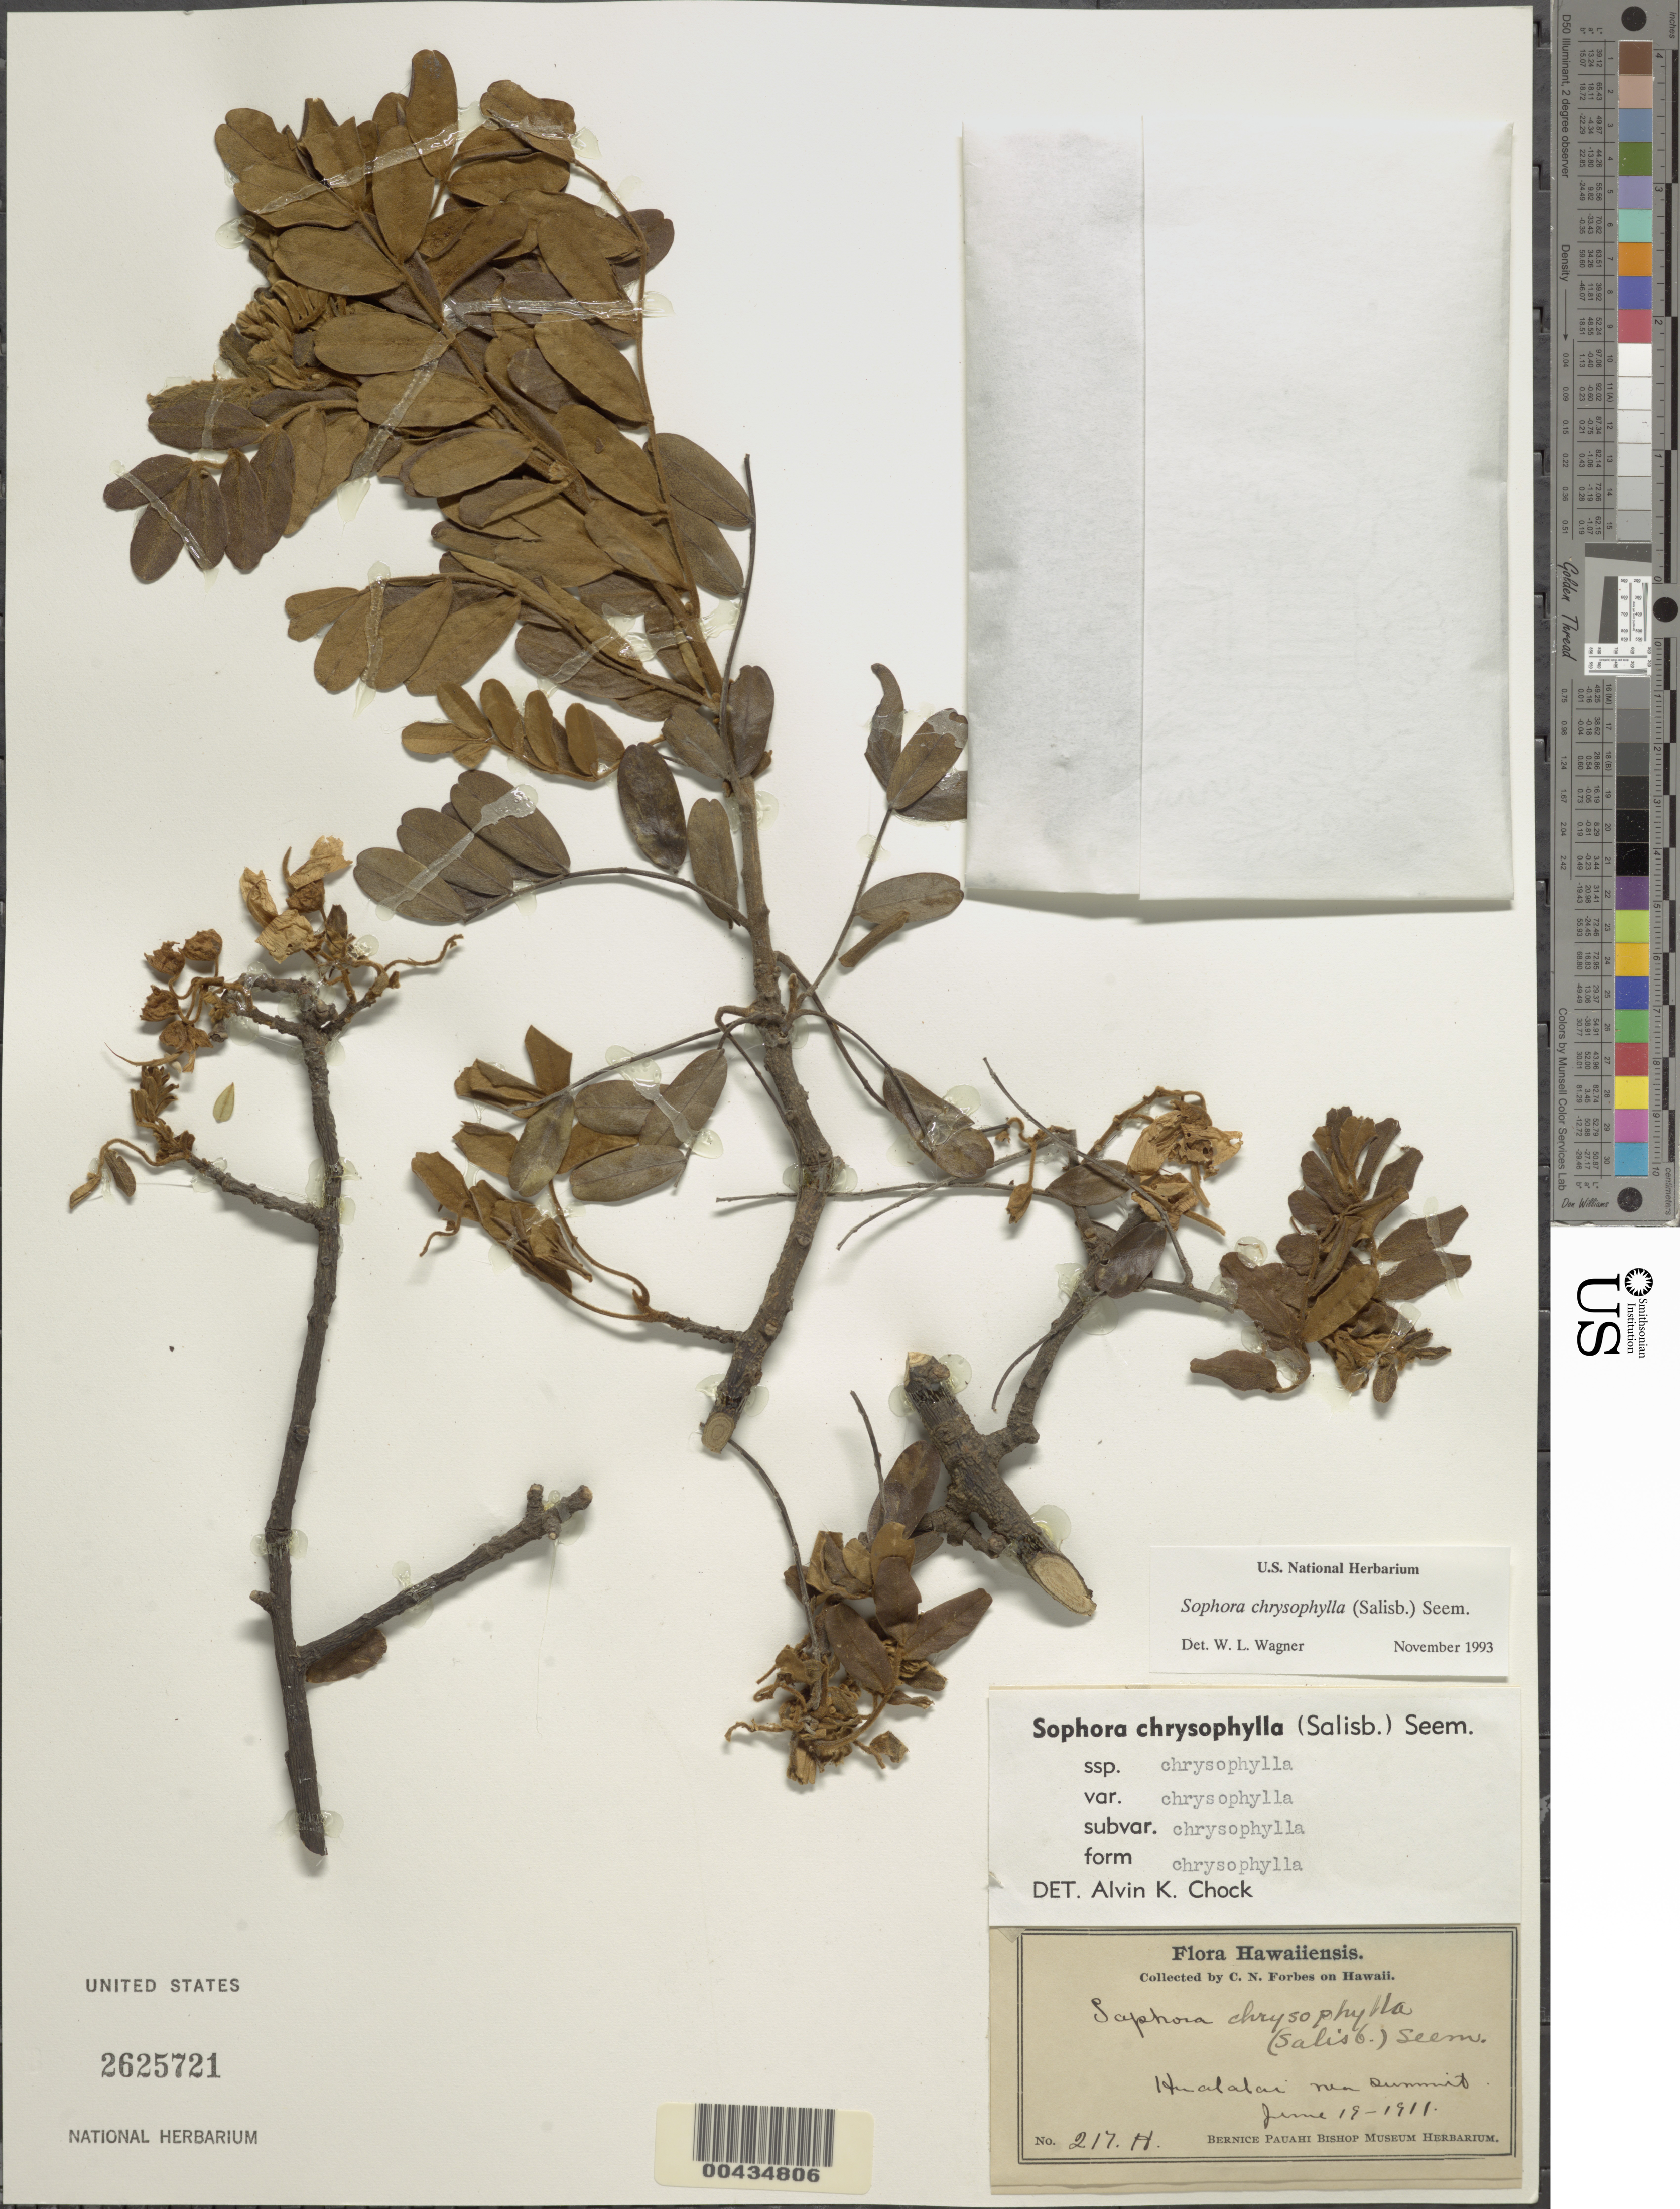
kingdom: Plantae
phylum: Tracheophyta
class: Magnoliopsida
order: Fabales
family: Fabaceae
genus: Sophora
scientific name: Sophora chrysophylla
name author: (Salisb.) Seem.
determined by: Wagner, W. L., (BOT), Smithsonian Institution - National Museum of Natural History (UNITED STATES)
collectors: C. N. Forbes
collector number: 217.H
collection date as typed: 19 Jun 1911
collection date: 1911-06-19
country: United States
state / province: Hawaii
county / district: Hawaii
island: Hawaii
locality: Hualalai, near summit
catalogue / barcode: US 2625721